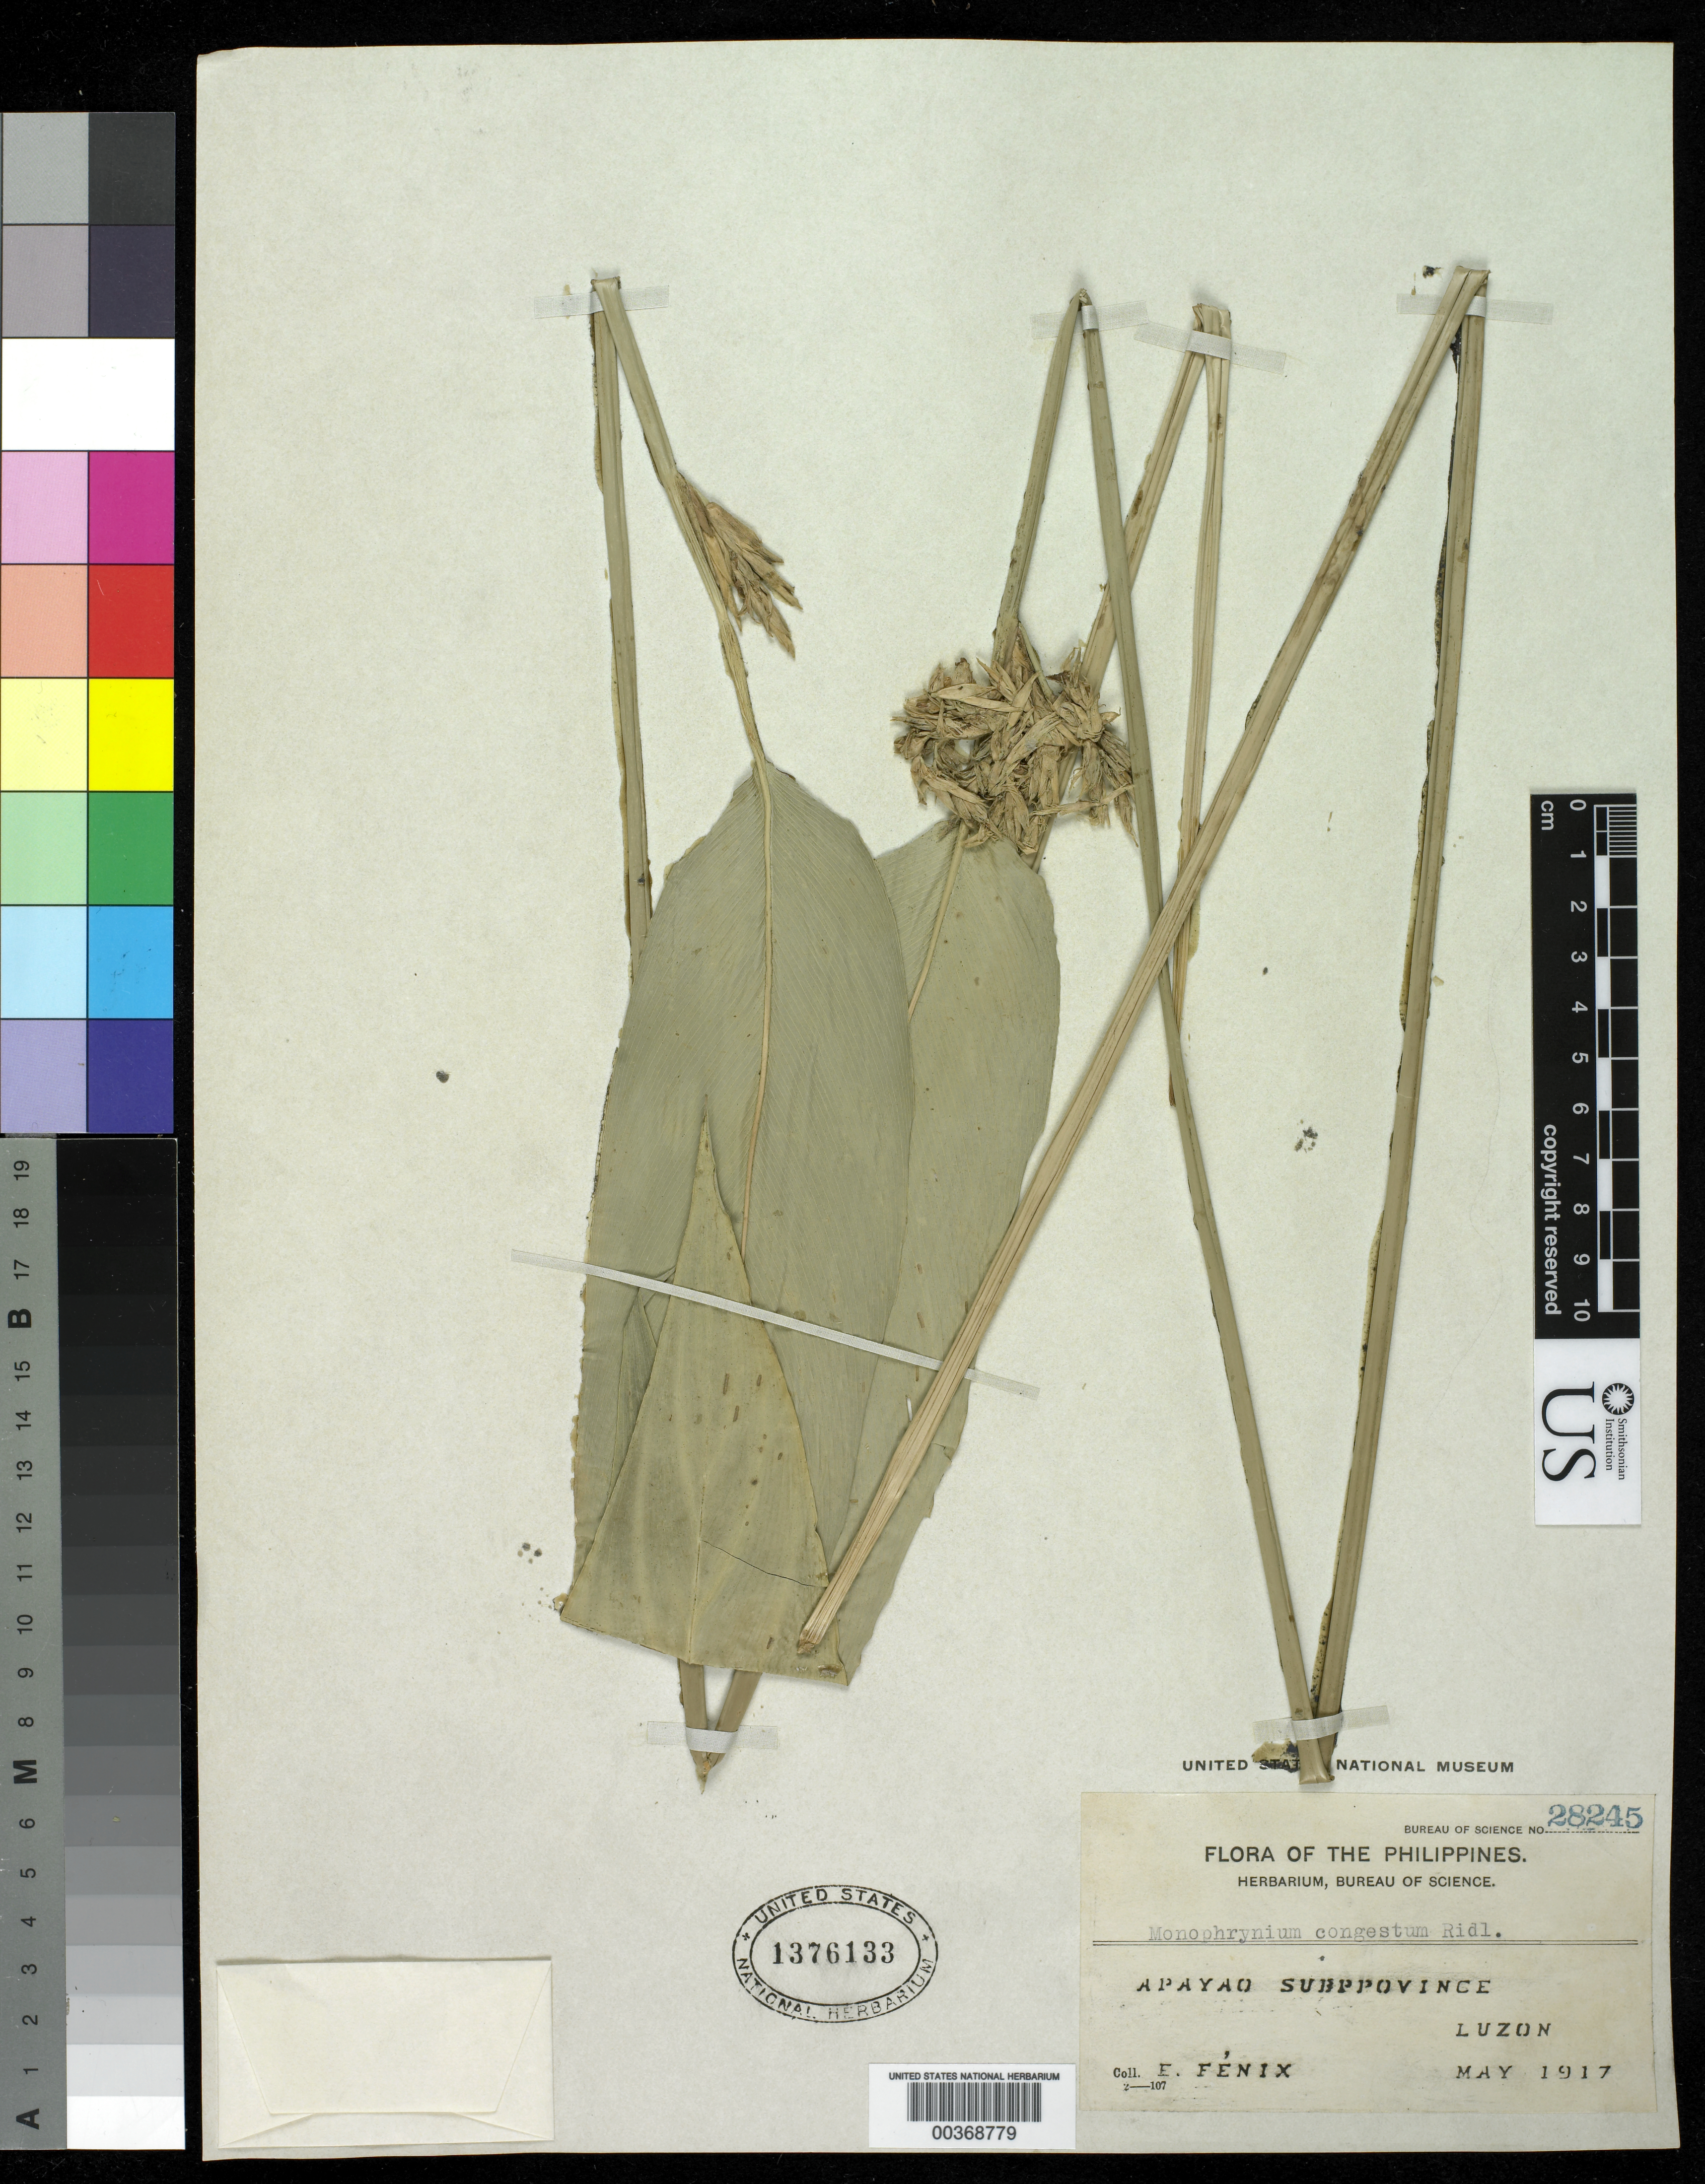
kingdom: Plantae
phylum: Tracheophyta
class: Liliopsida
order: Zingiberales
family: Marantaceae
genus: Phrynium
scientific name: Phrynium fasciculatum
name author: (C. Presl) Horan.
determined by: Strong, M. T., (US), Smithsonian Institution - National Museum of Natural History (UNITED STATES)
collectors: E. Fenix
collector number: Bur. Sci. 28245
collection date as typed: May 1917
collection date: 1917-05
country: Philippines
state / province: Cordillera (Administrative Region)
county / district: Apayao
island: Luzon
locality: Apayao subprov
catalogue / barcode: US 1376133